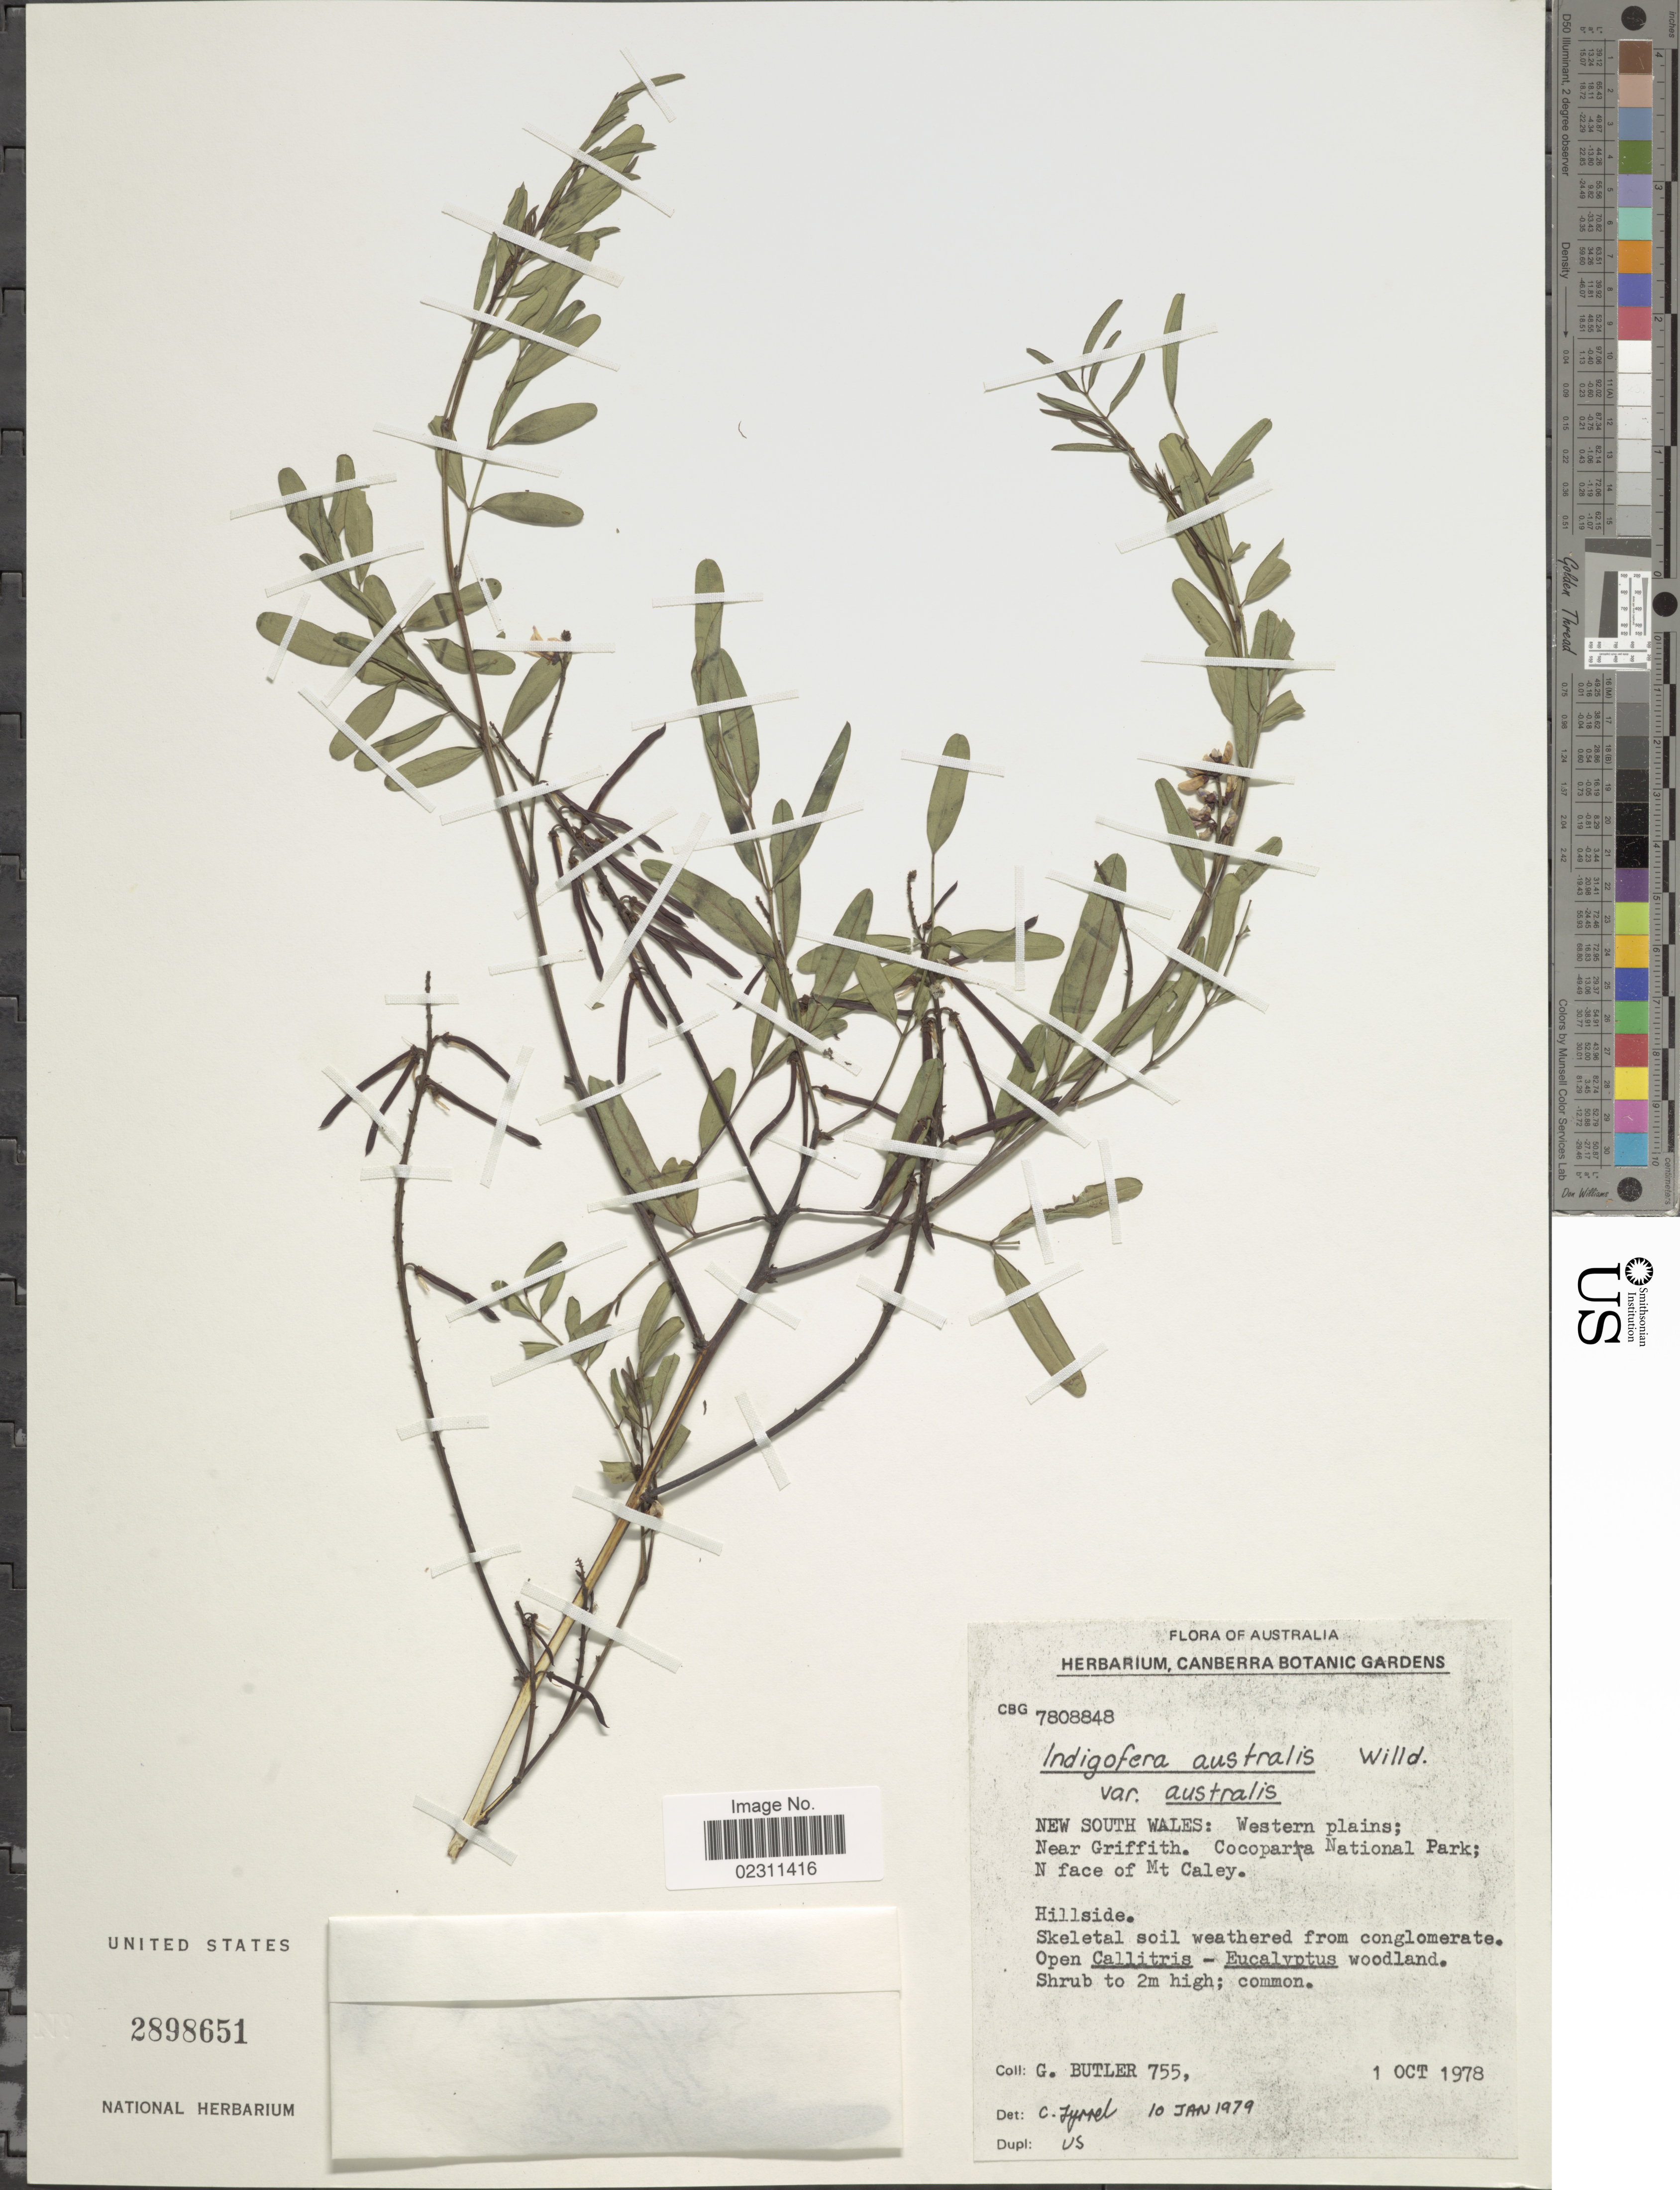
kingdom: Plantae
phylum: Tracheophyta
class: Magnoliopsida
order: Fabales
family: Fabaceae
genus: Indigofera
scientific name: Indigofera australis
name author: Willd.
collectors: G. D. Butler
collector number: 755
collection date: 1978-10-01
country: Australia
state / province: New South Wales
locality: Western plains; Near Griffith. Cocopara National Park; N face of Mt Caley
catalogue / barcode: US 2898651